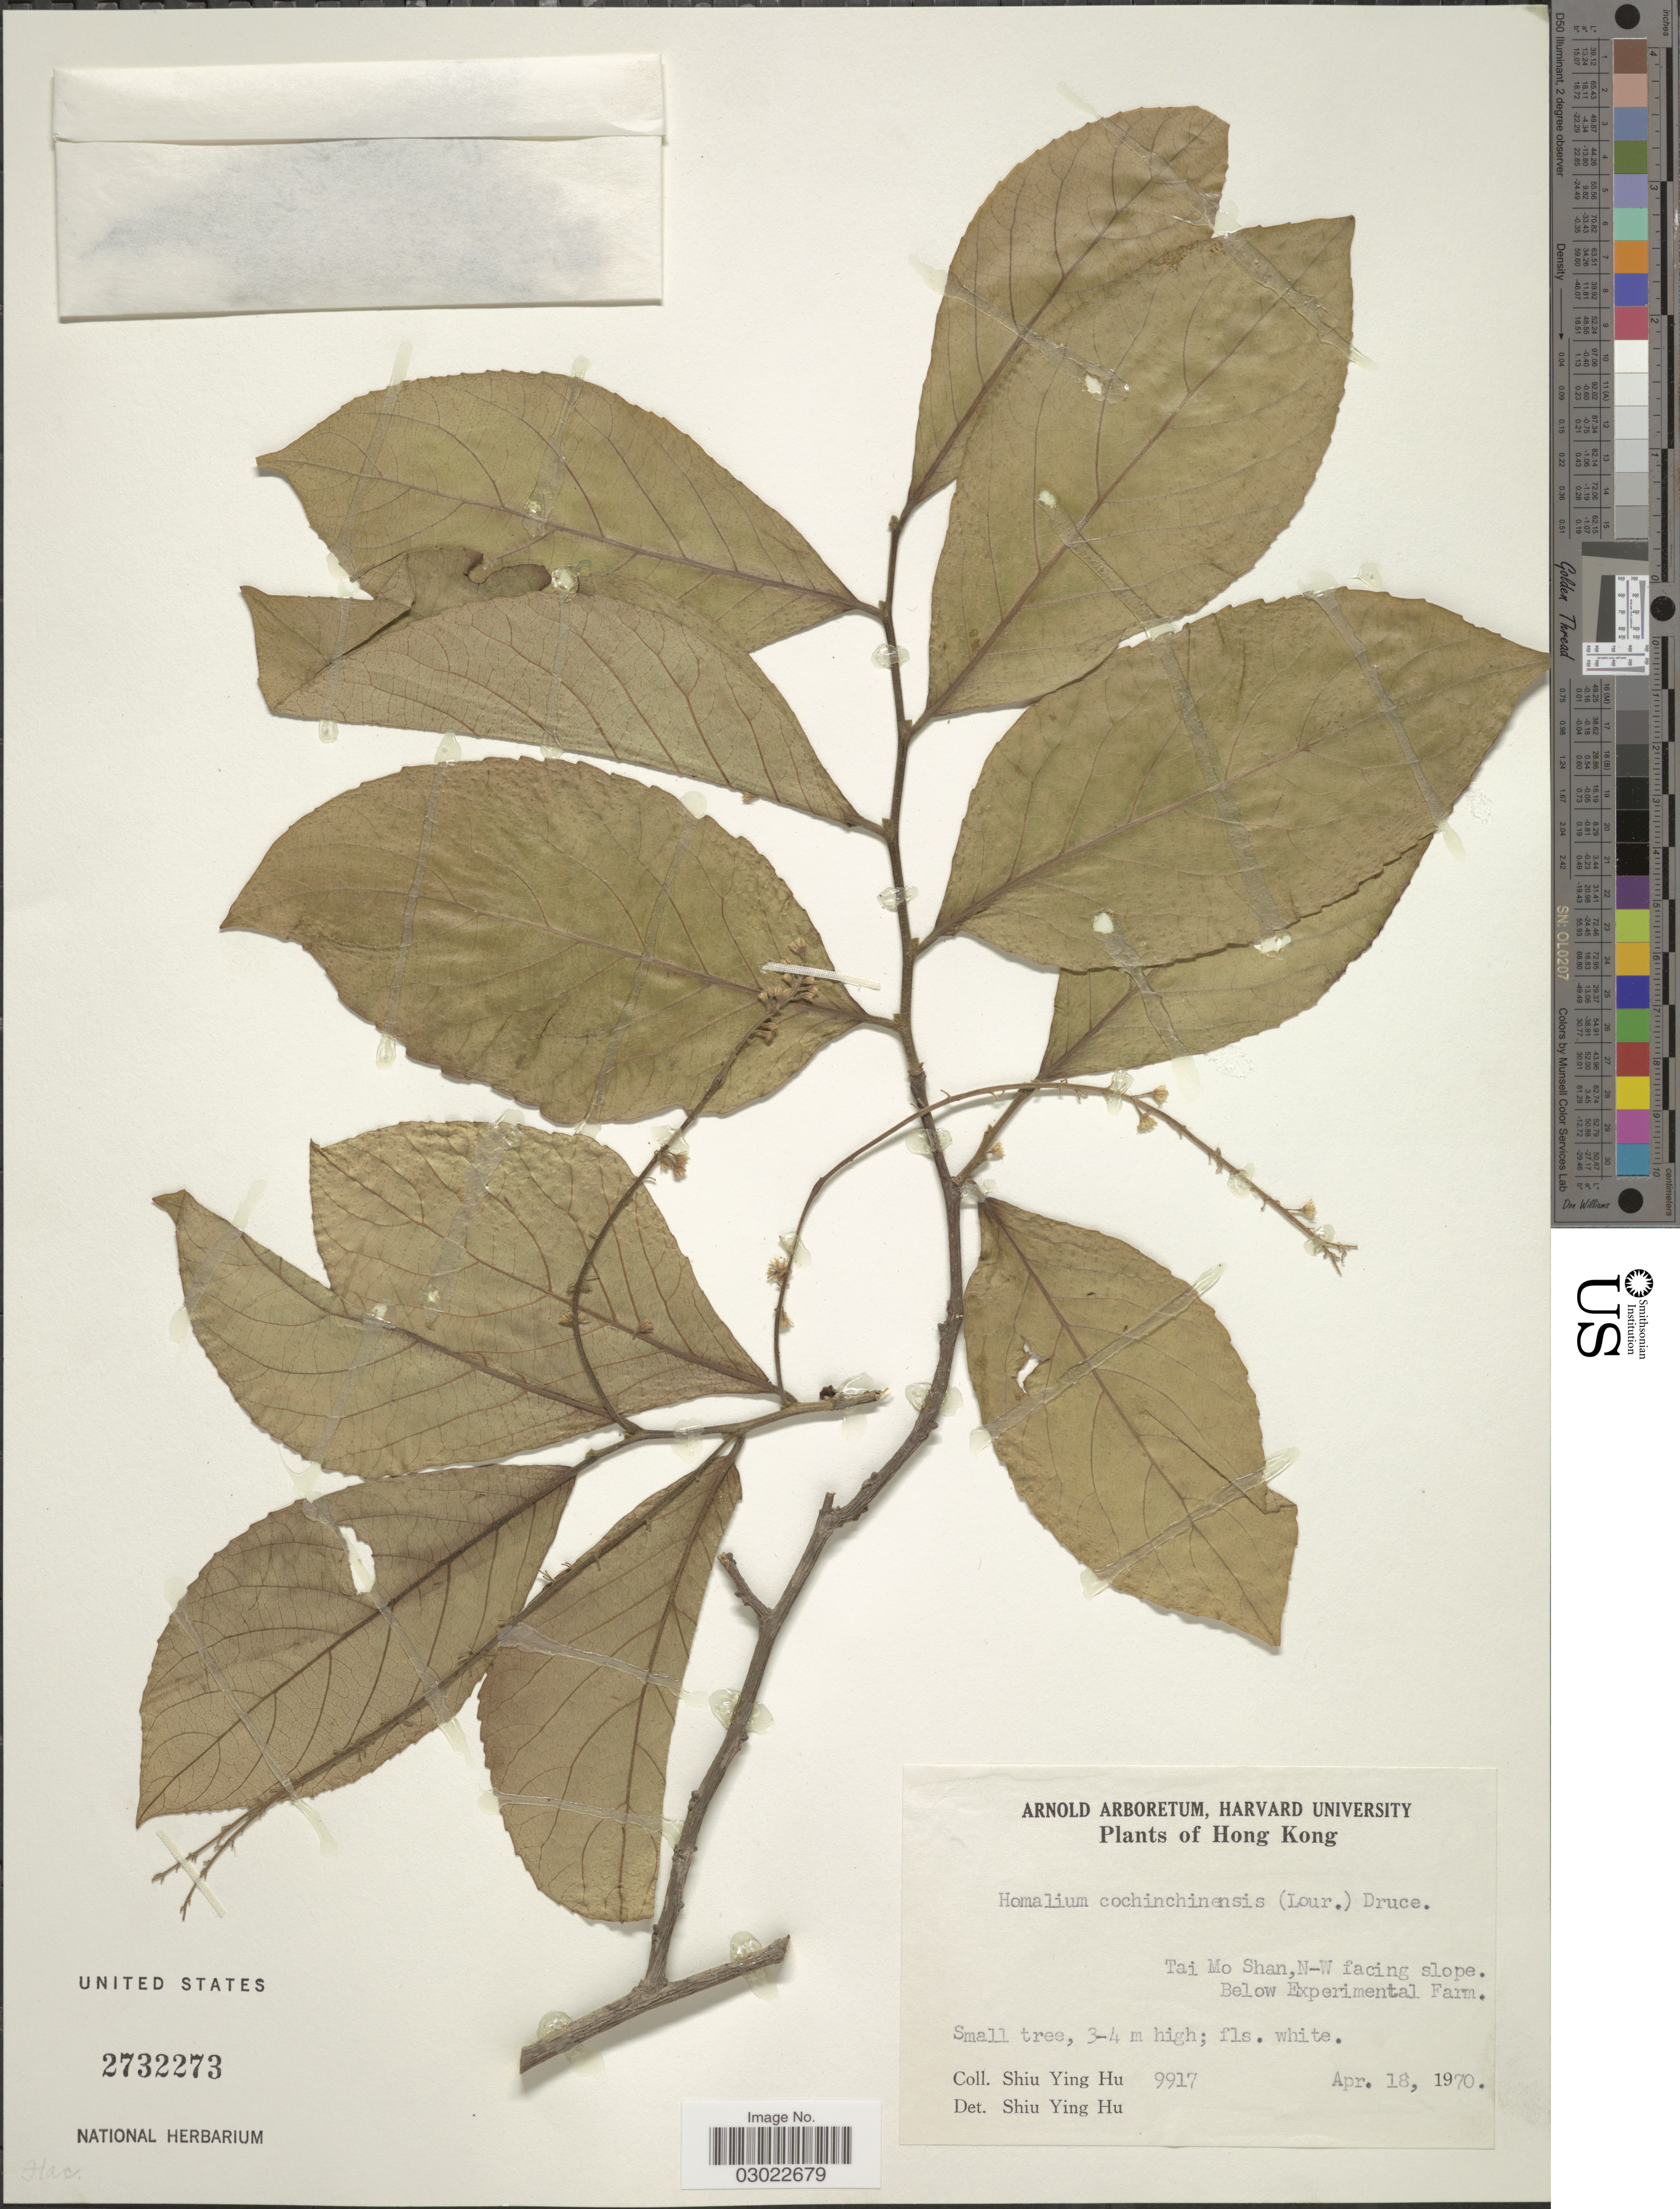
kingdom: Plantae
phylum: Tracheophyta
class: Magnoliopsida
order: Malpighiales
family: Salicaceae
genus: Homalium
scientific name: Homalium cochinchinensis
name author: (Lour.) Druce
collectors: S. Y. Hu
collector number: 9917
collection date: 1970-04-18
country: China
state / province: Hong Kong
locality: Tai Mo Shan, N-W facing slope. Below Experimental Farm.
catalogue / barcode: US 2732273